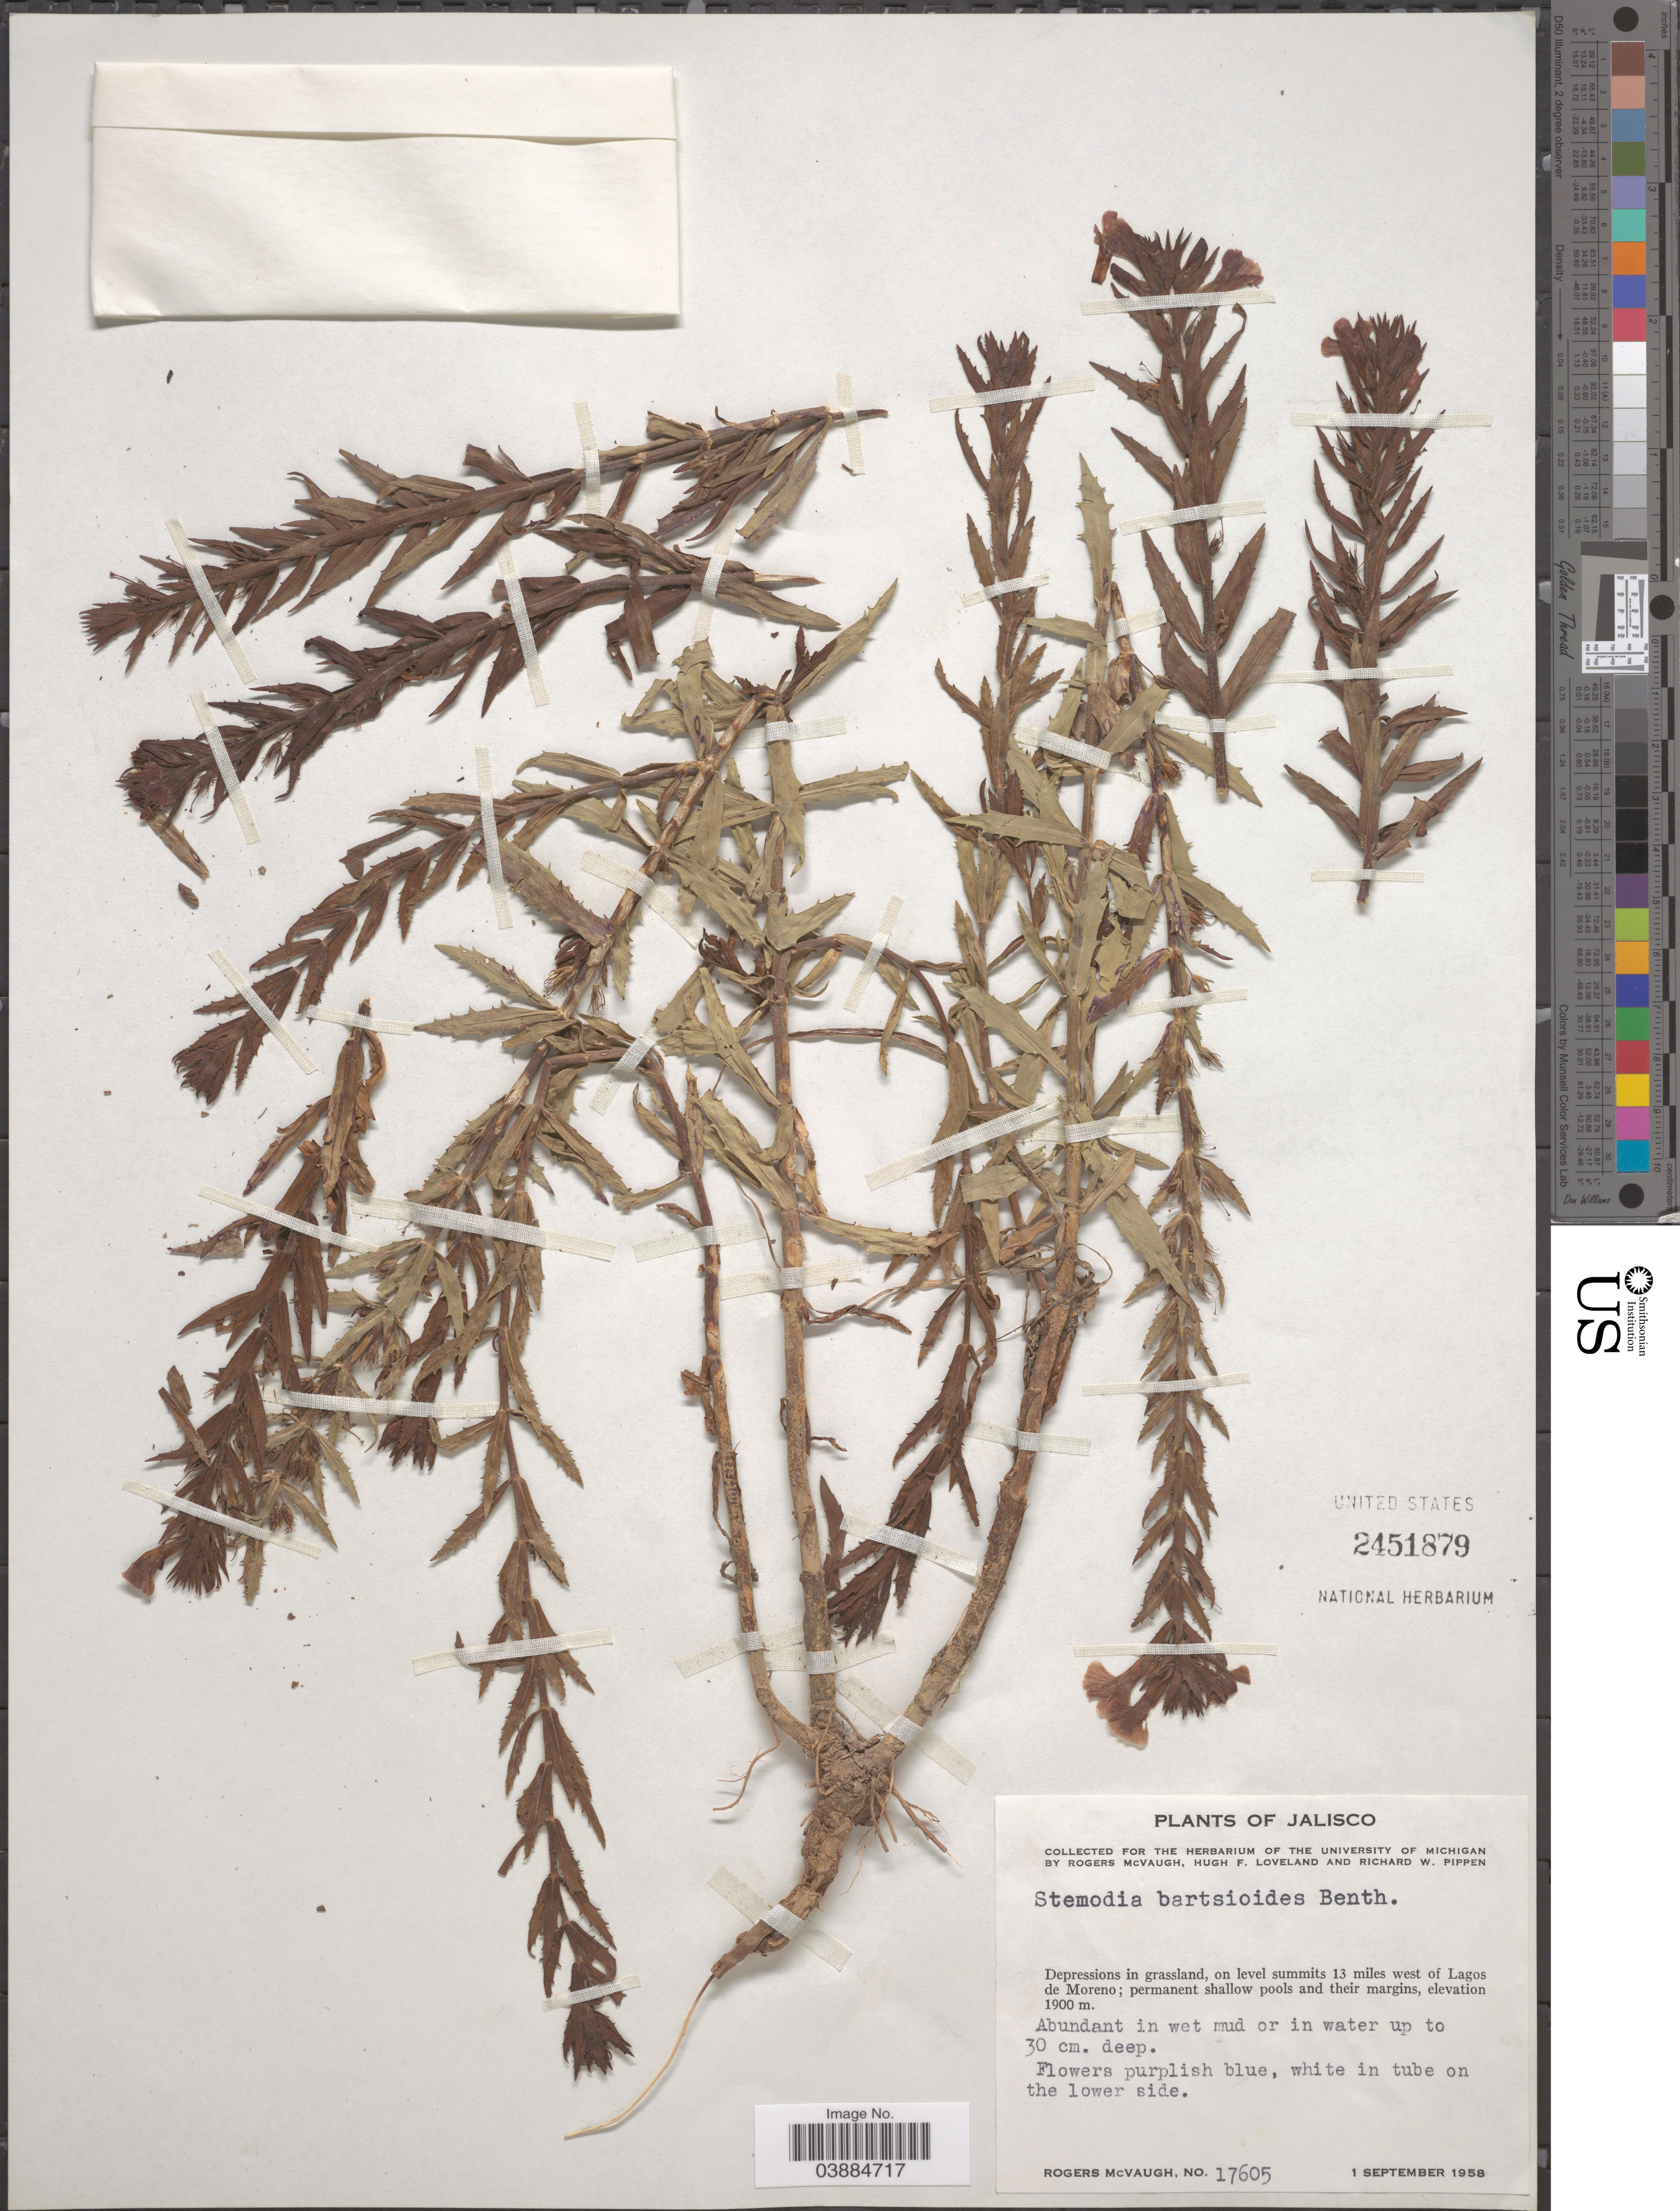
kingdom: Plantae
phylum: Tracheophyta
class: Magnoliopsida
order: Lamiales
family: Plantaginaceae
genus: Stemodia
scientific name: Stemodia bartsioides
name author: Benth.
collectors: R. McVaugh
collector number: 17605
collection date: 1958-09-01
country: Mexico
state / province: Jalisco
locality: Depressions in grassland, on level summits 13 miles west of Lagos de Moreno.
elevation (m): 1900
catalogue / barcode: US 2451879